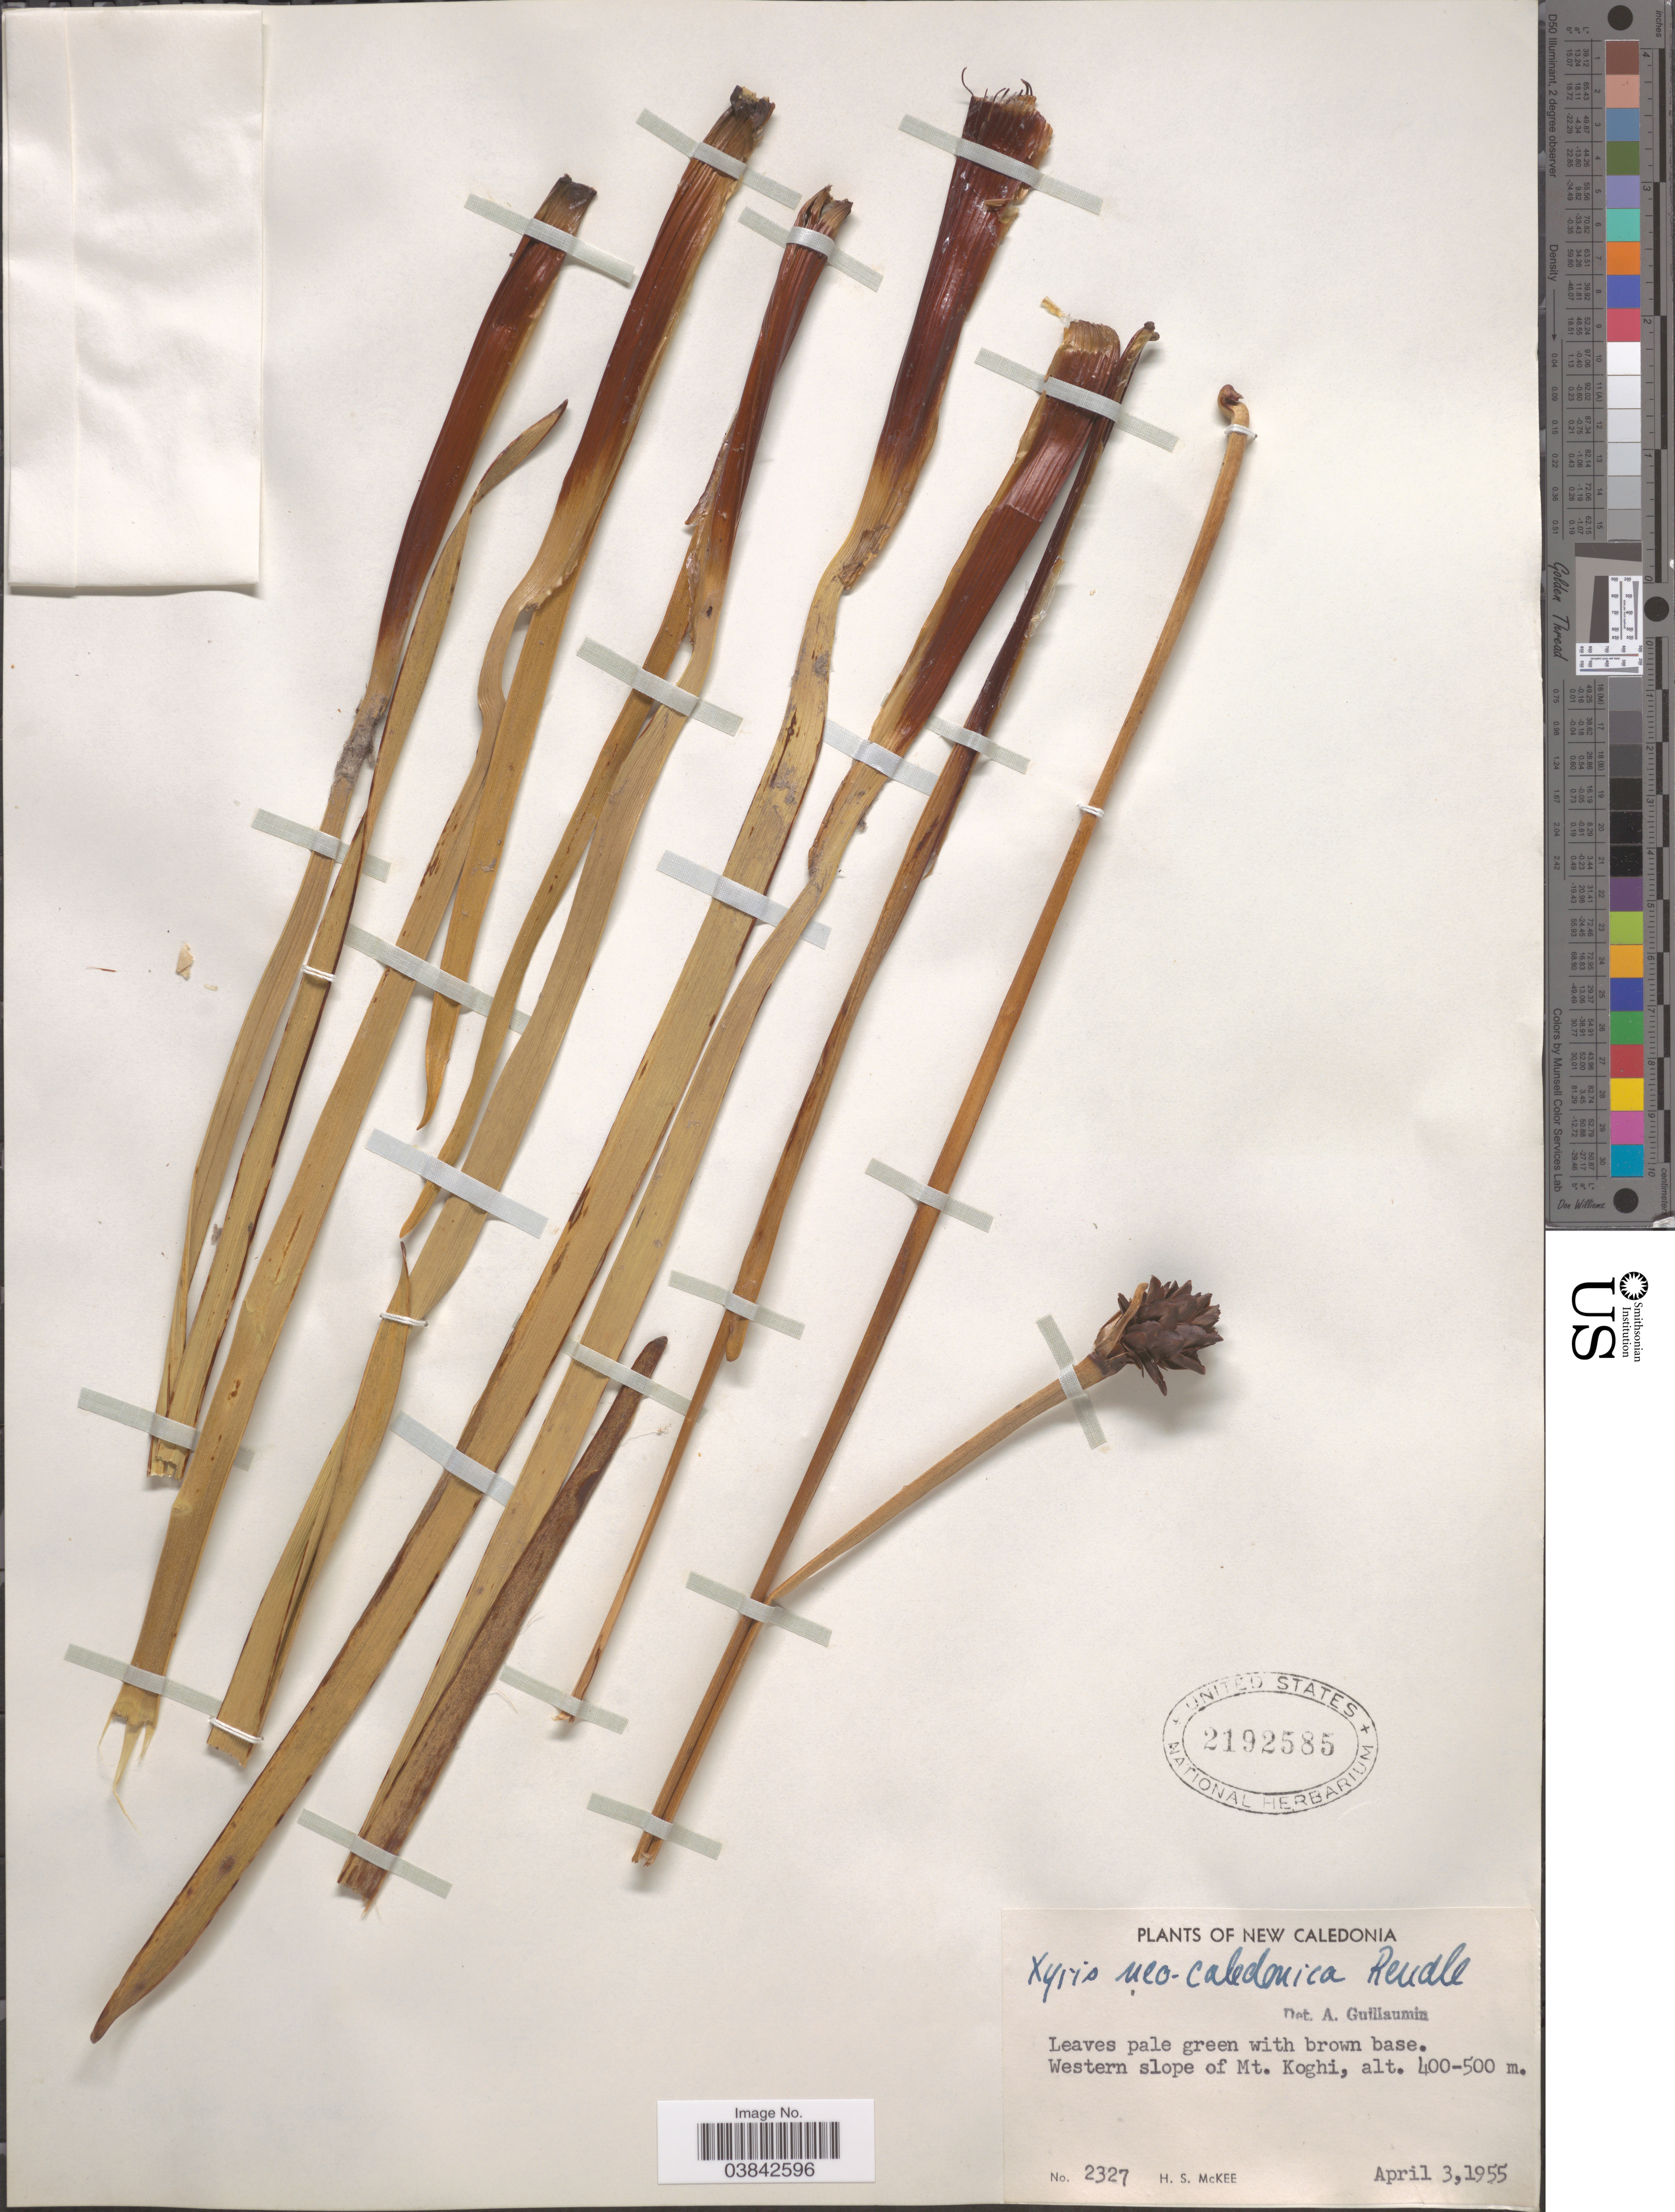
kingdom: Plantae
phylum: Tracheophyta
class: Liliopsida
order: Poales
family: Xyridaceae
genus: Xyris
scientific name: Xyris neocaledonica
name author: Rendle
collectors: H. S. McKee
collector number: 2327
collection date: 1955-04-03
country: New Caledonia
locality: Western slope of Mt. Koghi.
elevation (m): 400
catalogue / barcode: US 2192585